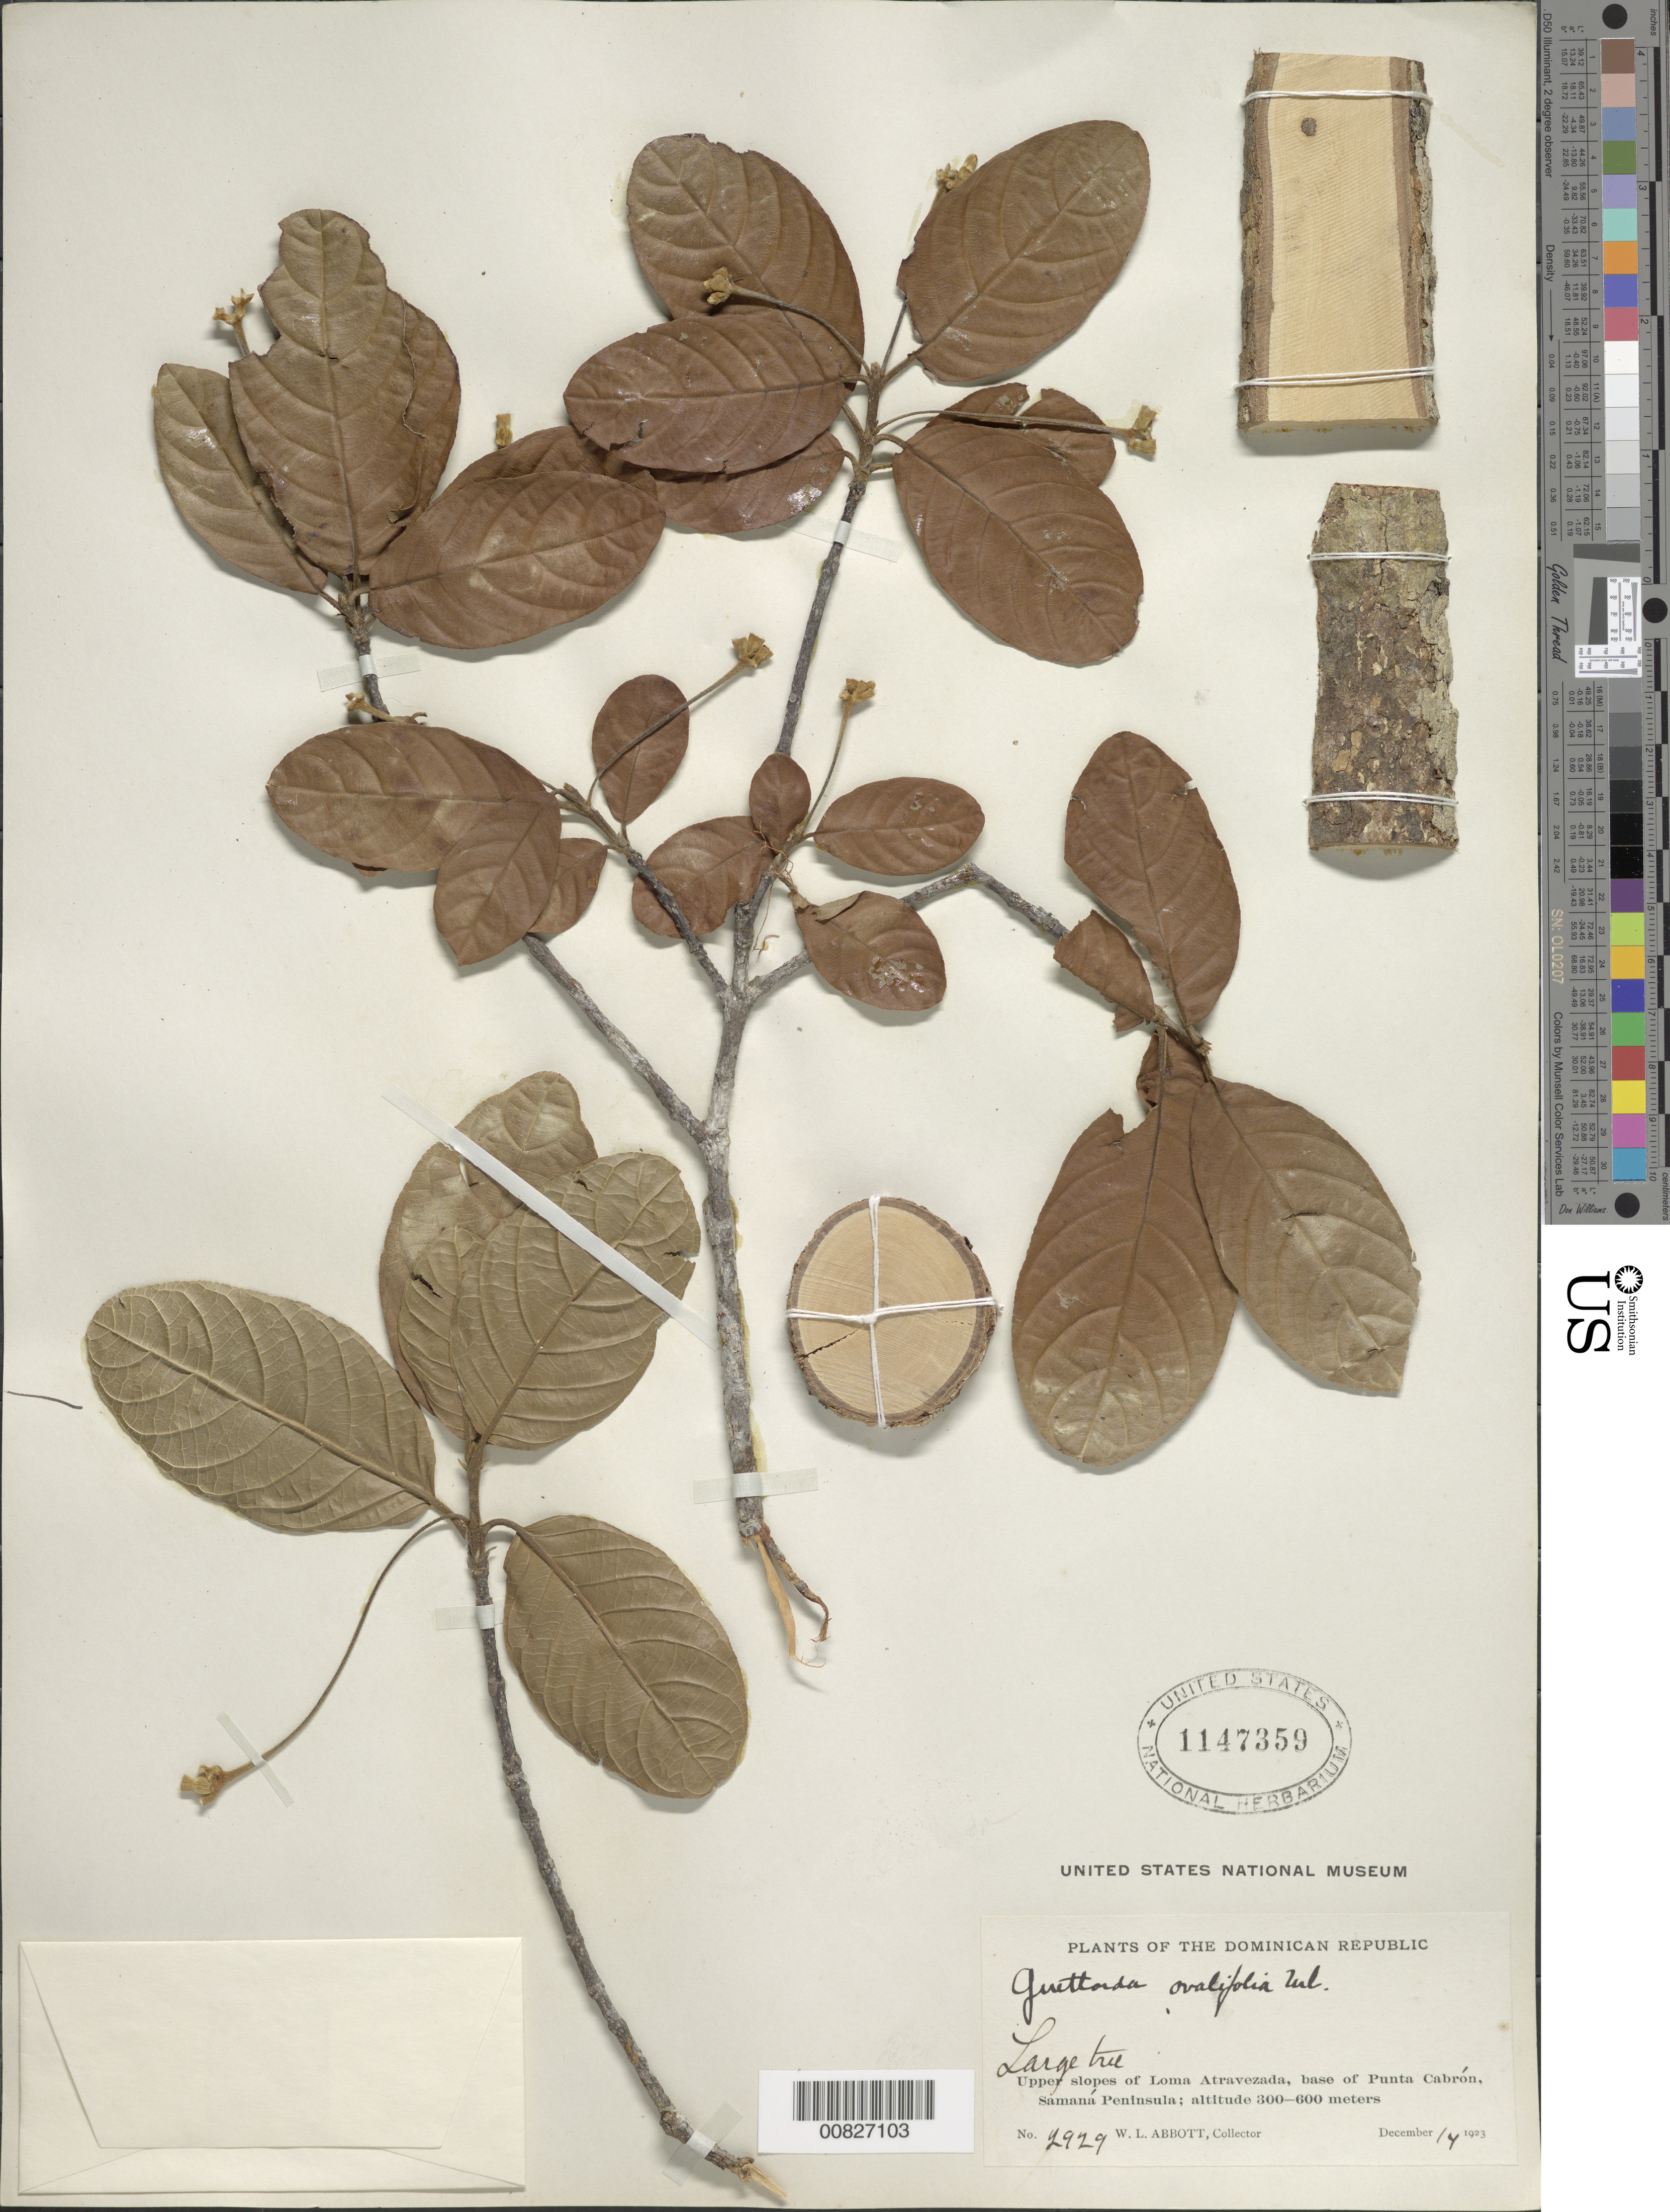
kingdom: Plantae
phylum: Tracheophyta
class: Magnoliopsida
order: Gentianales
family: Rubiaceae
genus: Guettarda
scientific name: Guettarda ovalifolia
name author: Urb.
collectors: W. L. Abbott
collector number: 2929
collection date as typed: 14 Dec 1923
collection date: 1923-12-14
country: Dominican Republic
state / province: Samana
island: Hispaniola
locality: Upper slopes of Loma Atravezada, base of Punta Cabrón, Samaná Peninsula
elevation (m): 300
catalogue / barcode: US 1147359